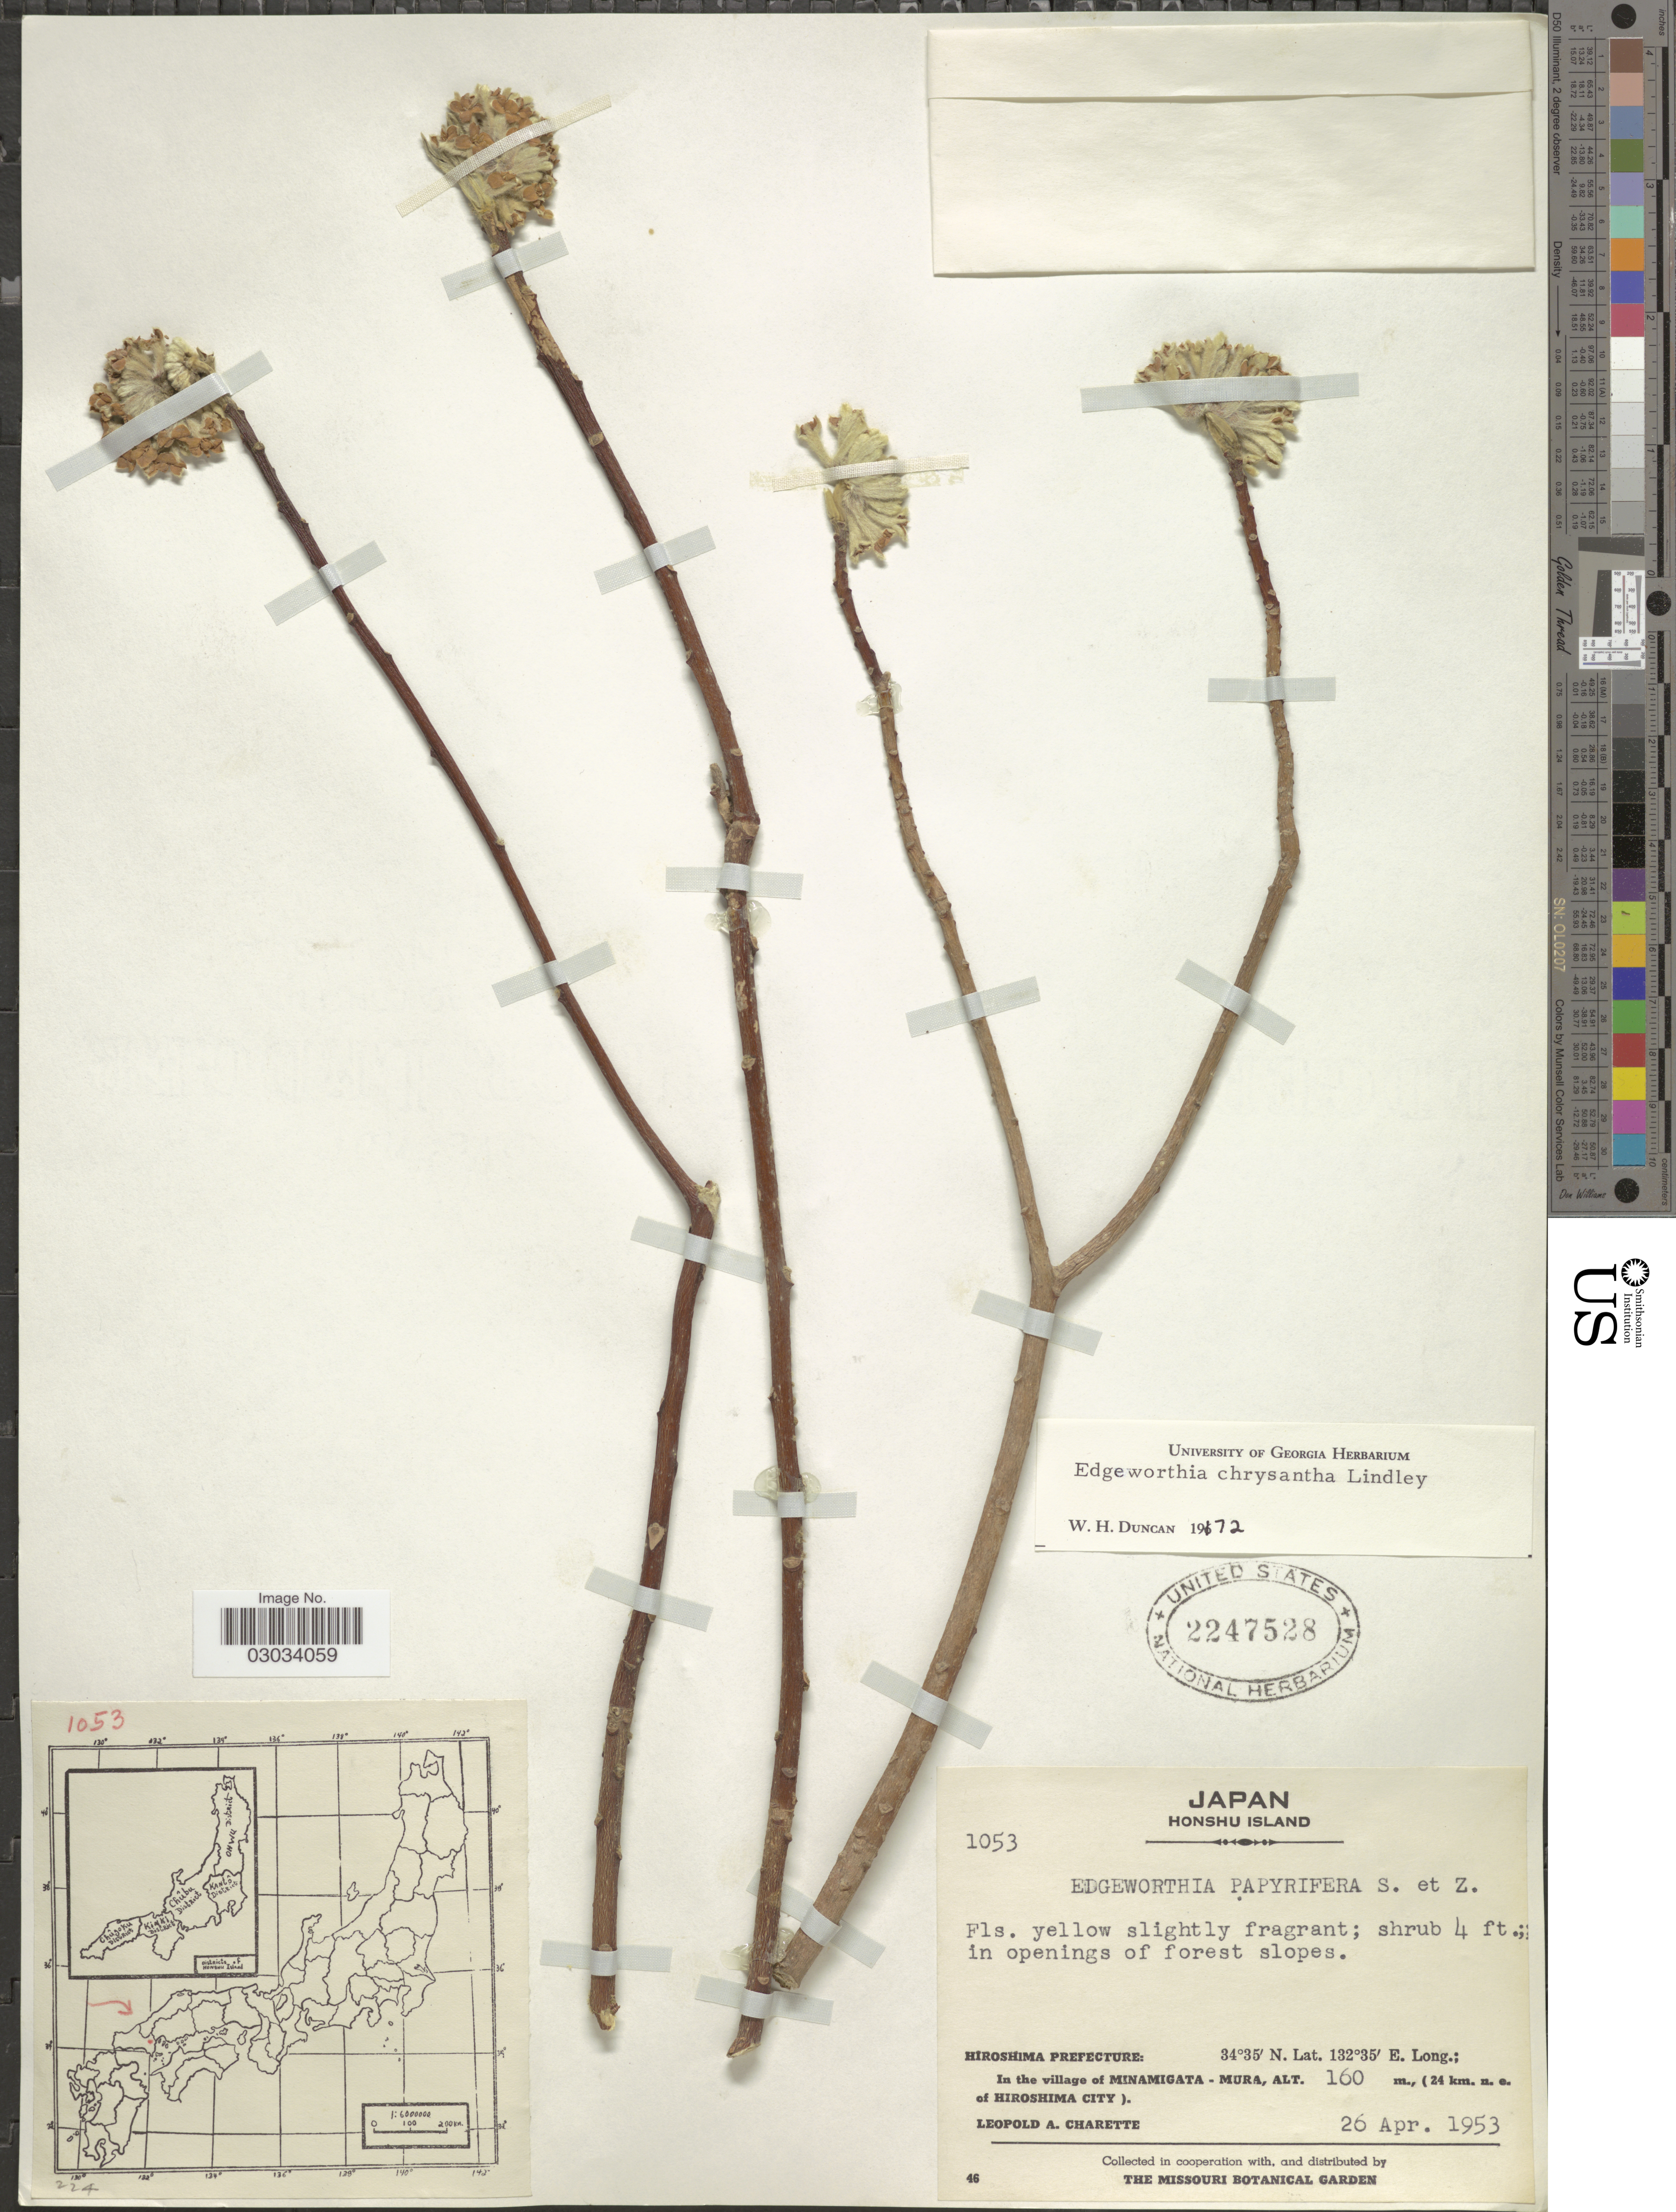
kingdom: Plantae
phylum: Tracheophyta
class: Magnoliopsida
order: Malvales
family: Thymelaeaceae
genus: Edgeworthia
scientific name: Edgeworthia chrysantha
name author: Lindl.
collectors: L. A. Charette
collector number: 1053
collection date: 1953-04-26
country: Japan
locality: In openings of forest slopes. Hiroshima Prefecture: In the village of Minamigata - Mura, (24 km. n.e. of Hiroshima City).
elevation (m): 160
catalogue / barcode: US 2247528